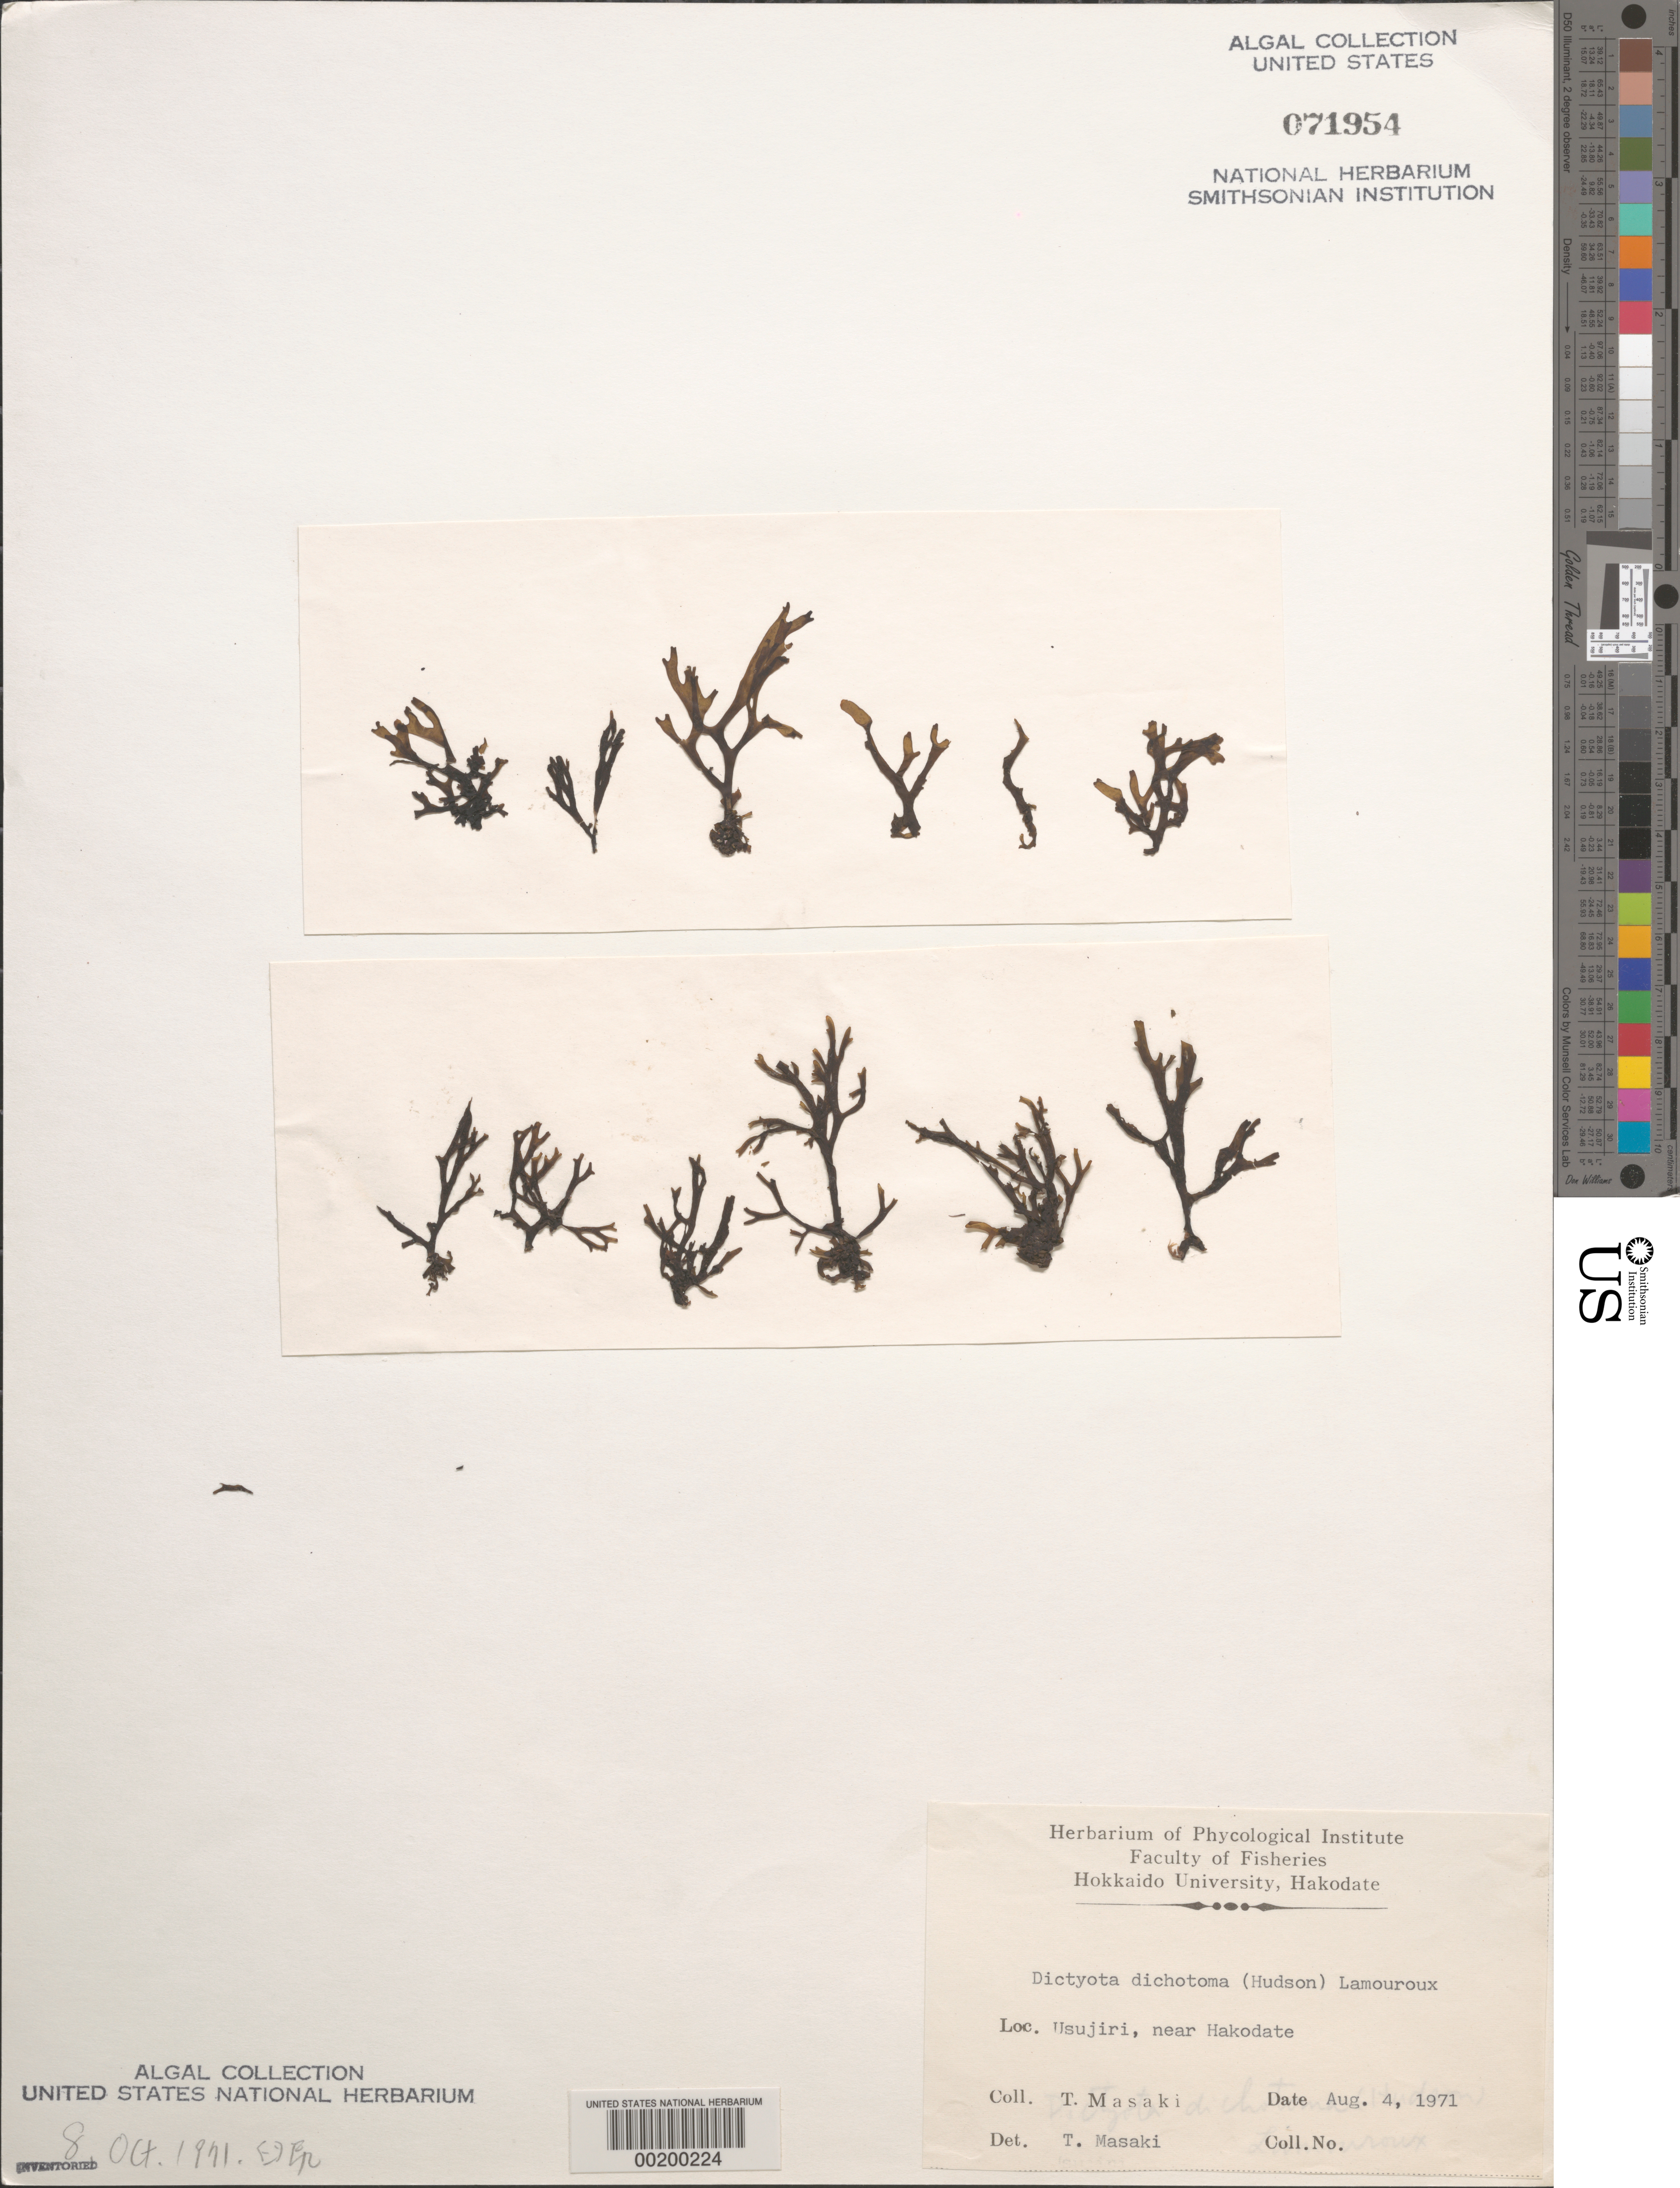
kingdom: Chromista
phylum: Ochrophyta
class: Phaeophyceae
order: Dictyotales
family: Dictyotaceae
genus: Dictyota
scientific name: Dictyota dichotoma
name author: (Huds.) J.V.Lamouroux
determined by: Masaki, T.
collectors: T. Masaki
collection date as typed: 04 Aug 1971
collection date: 1971-08-04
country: Japan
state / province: Hokkaido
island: Hokkaido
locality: Usujiri, near Hakodate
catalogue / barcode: US 71954